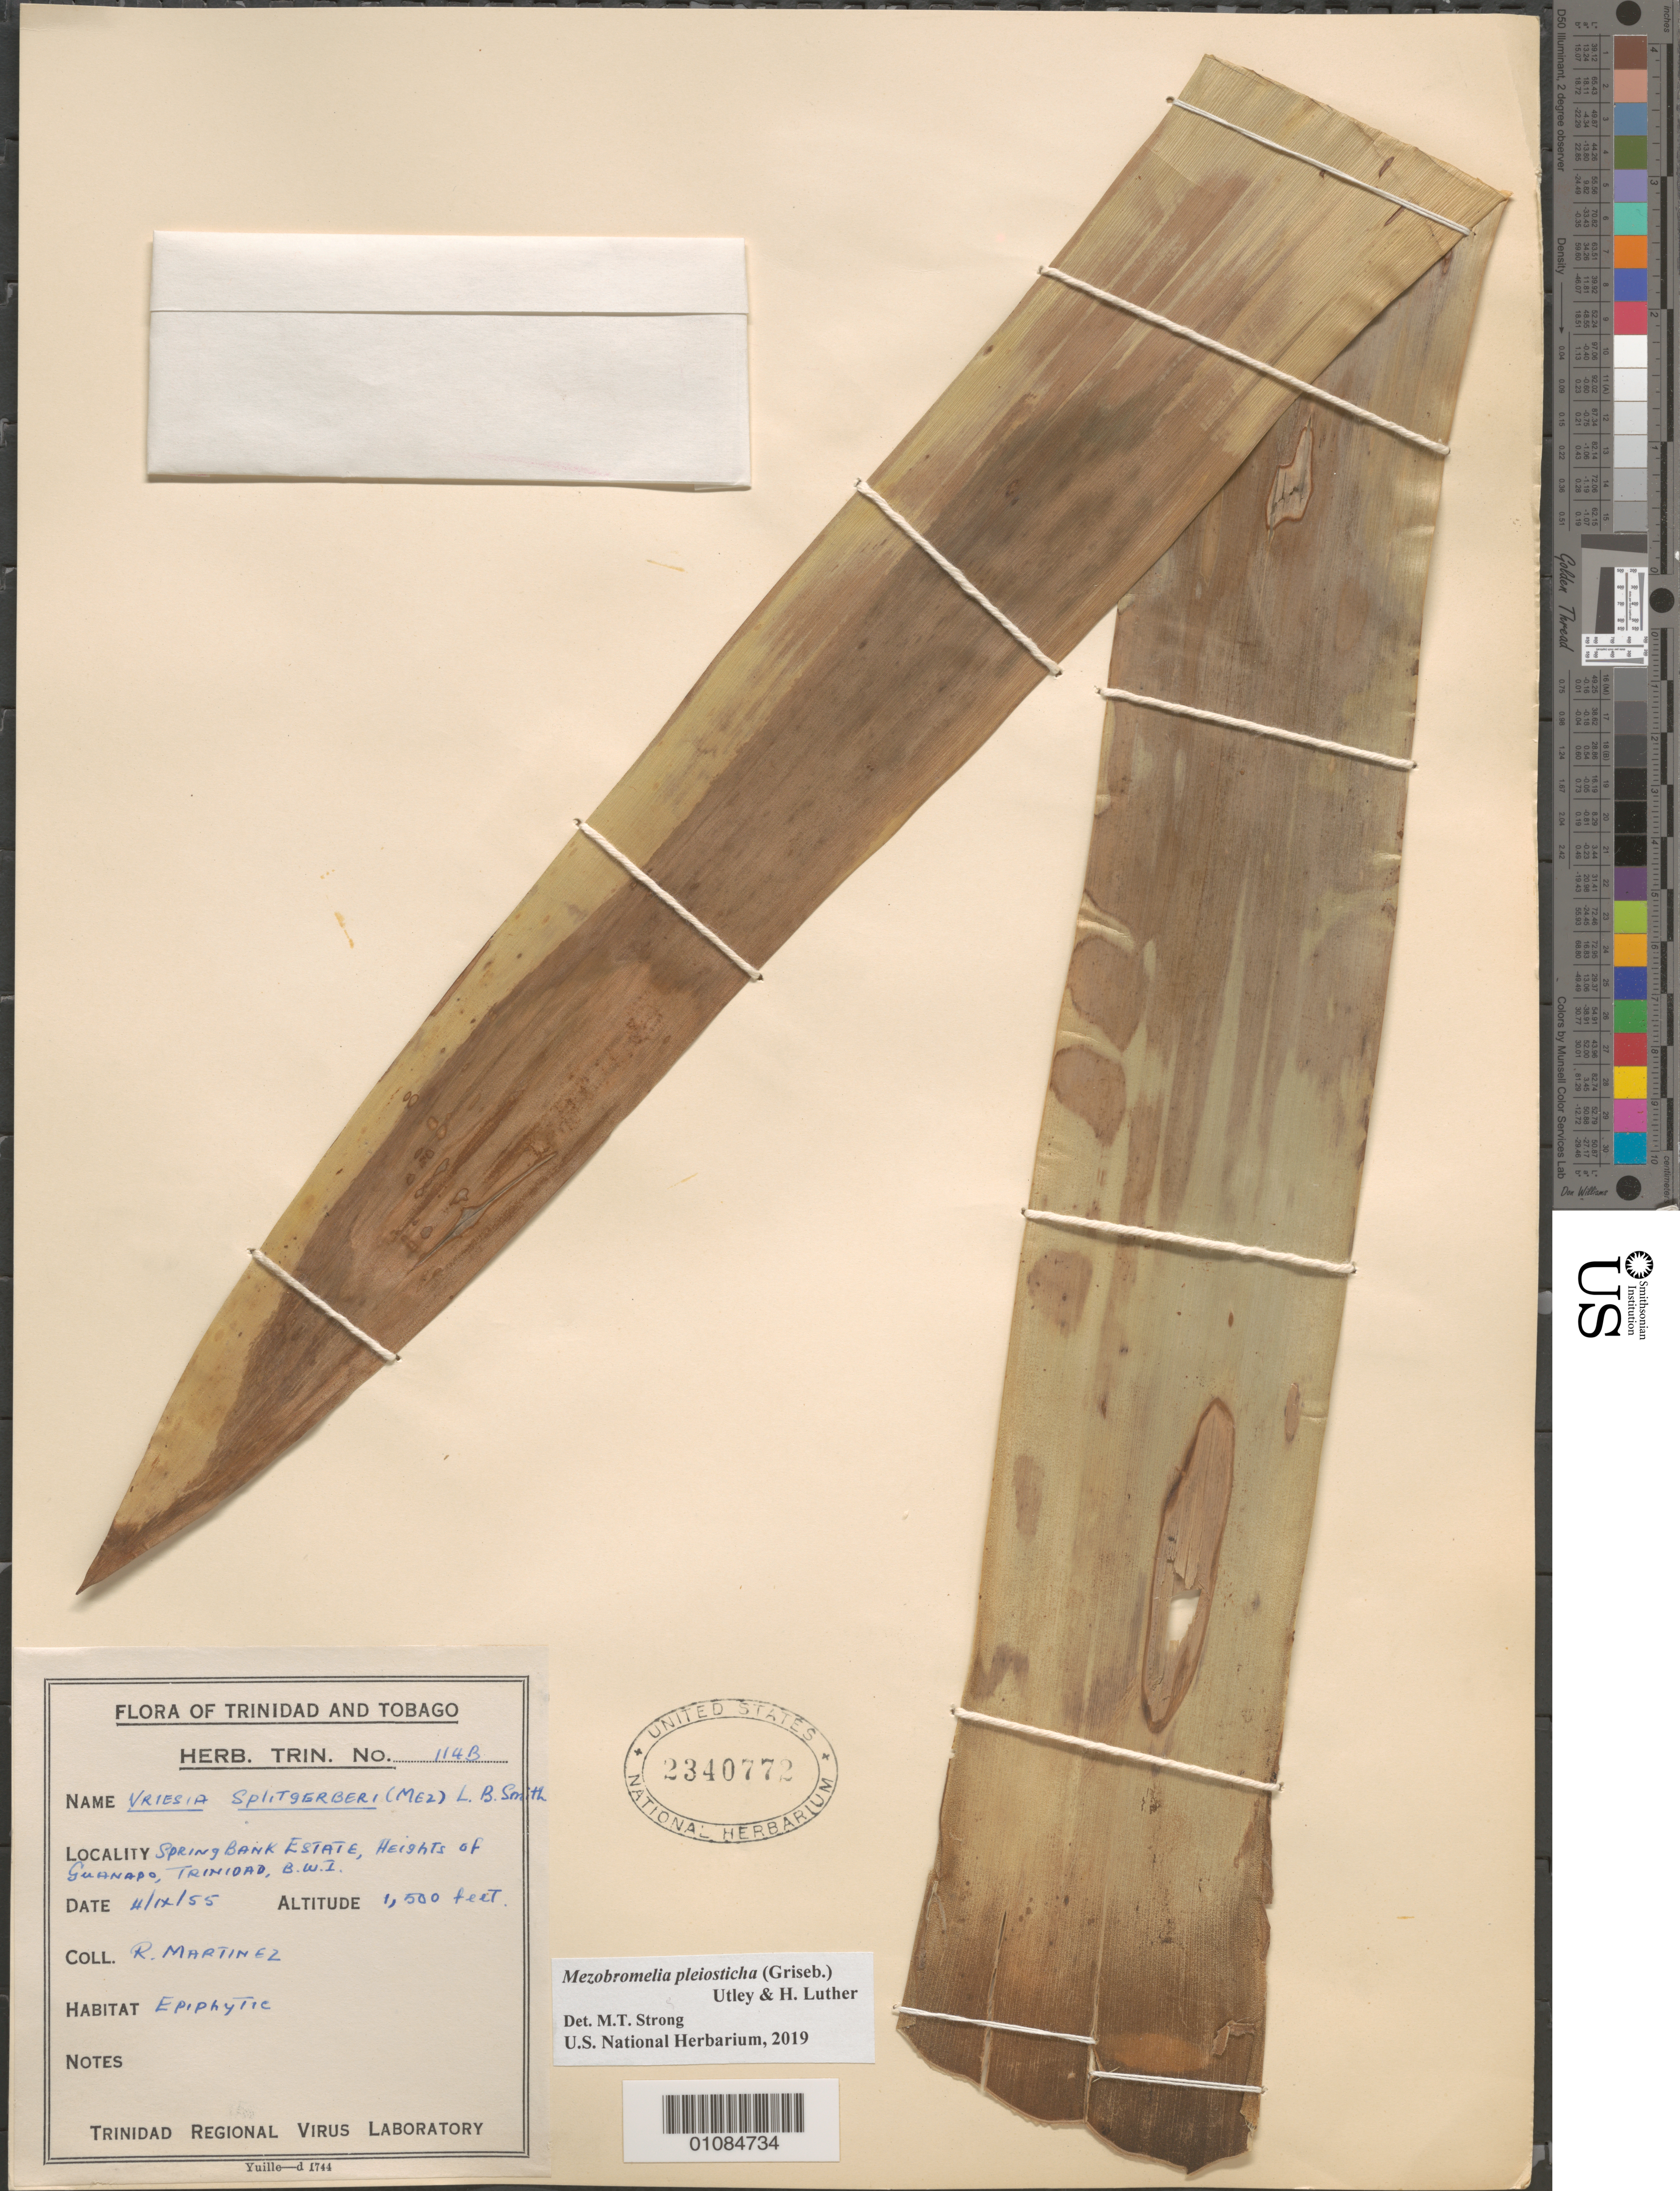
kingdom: Plantae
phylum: Tracheophyta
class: Liliopsida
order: Poales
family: Bromeliaceae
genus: Mezobromelia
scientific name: Mezobromelia pleiosticha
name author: (Griseb.) Utley & H. Luther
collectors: R. Martinez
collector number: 114B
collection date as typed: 04 Sep 1955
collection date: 1955-09-04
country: Trinidad and Tobago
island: Trinidad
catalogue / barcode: US 2340772